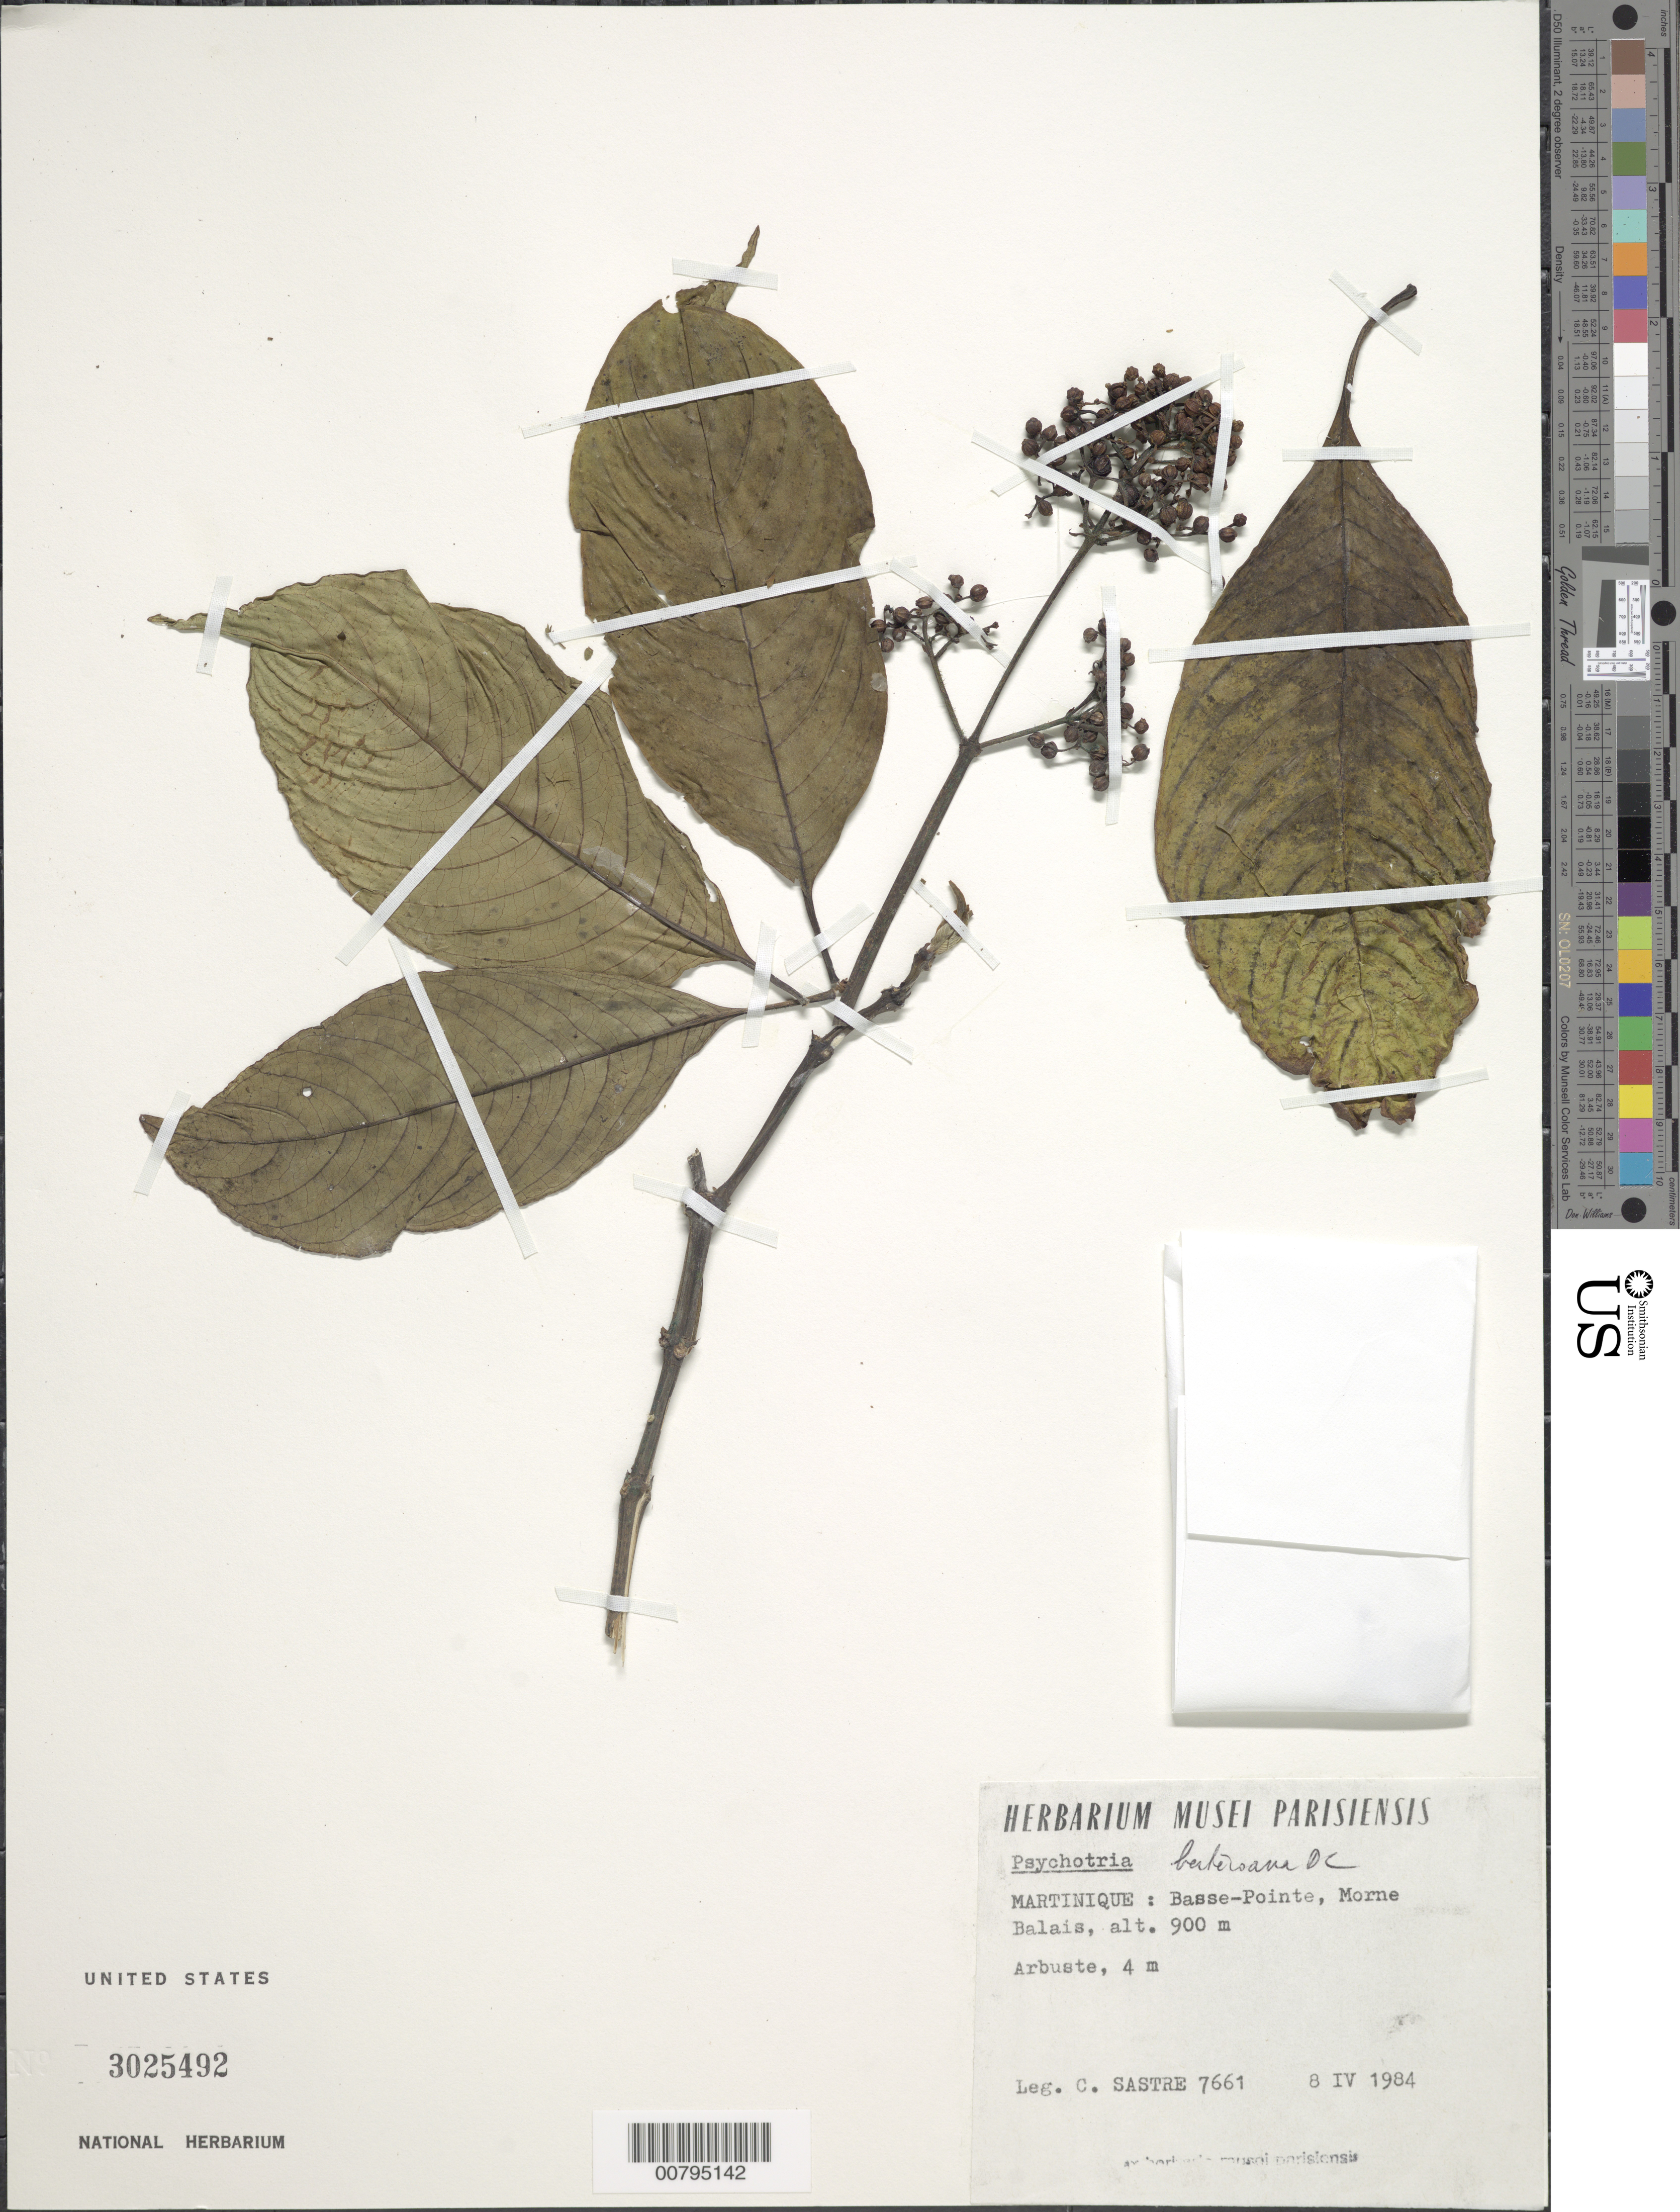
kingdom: Plantae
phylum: Tracheophyta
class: Magnoliopsida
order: Gentianales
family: Rubiaceae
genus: Psychotria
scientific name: Psychotria berteroana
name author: DC.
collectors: C. H. L. Sastre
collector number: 7661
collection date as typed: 08 Apr 1984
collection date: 1984-04-08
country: Martinique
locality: Basse-Pointe, Morne Balais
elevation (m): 900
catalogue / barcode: US 3025492